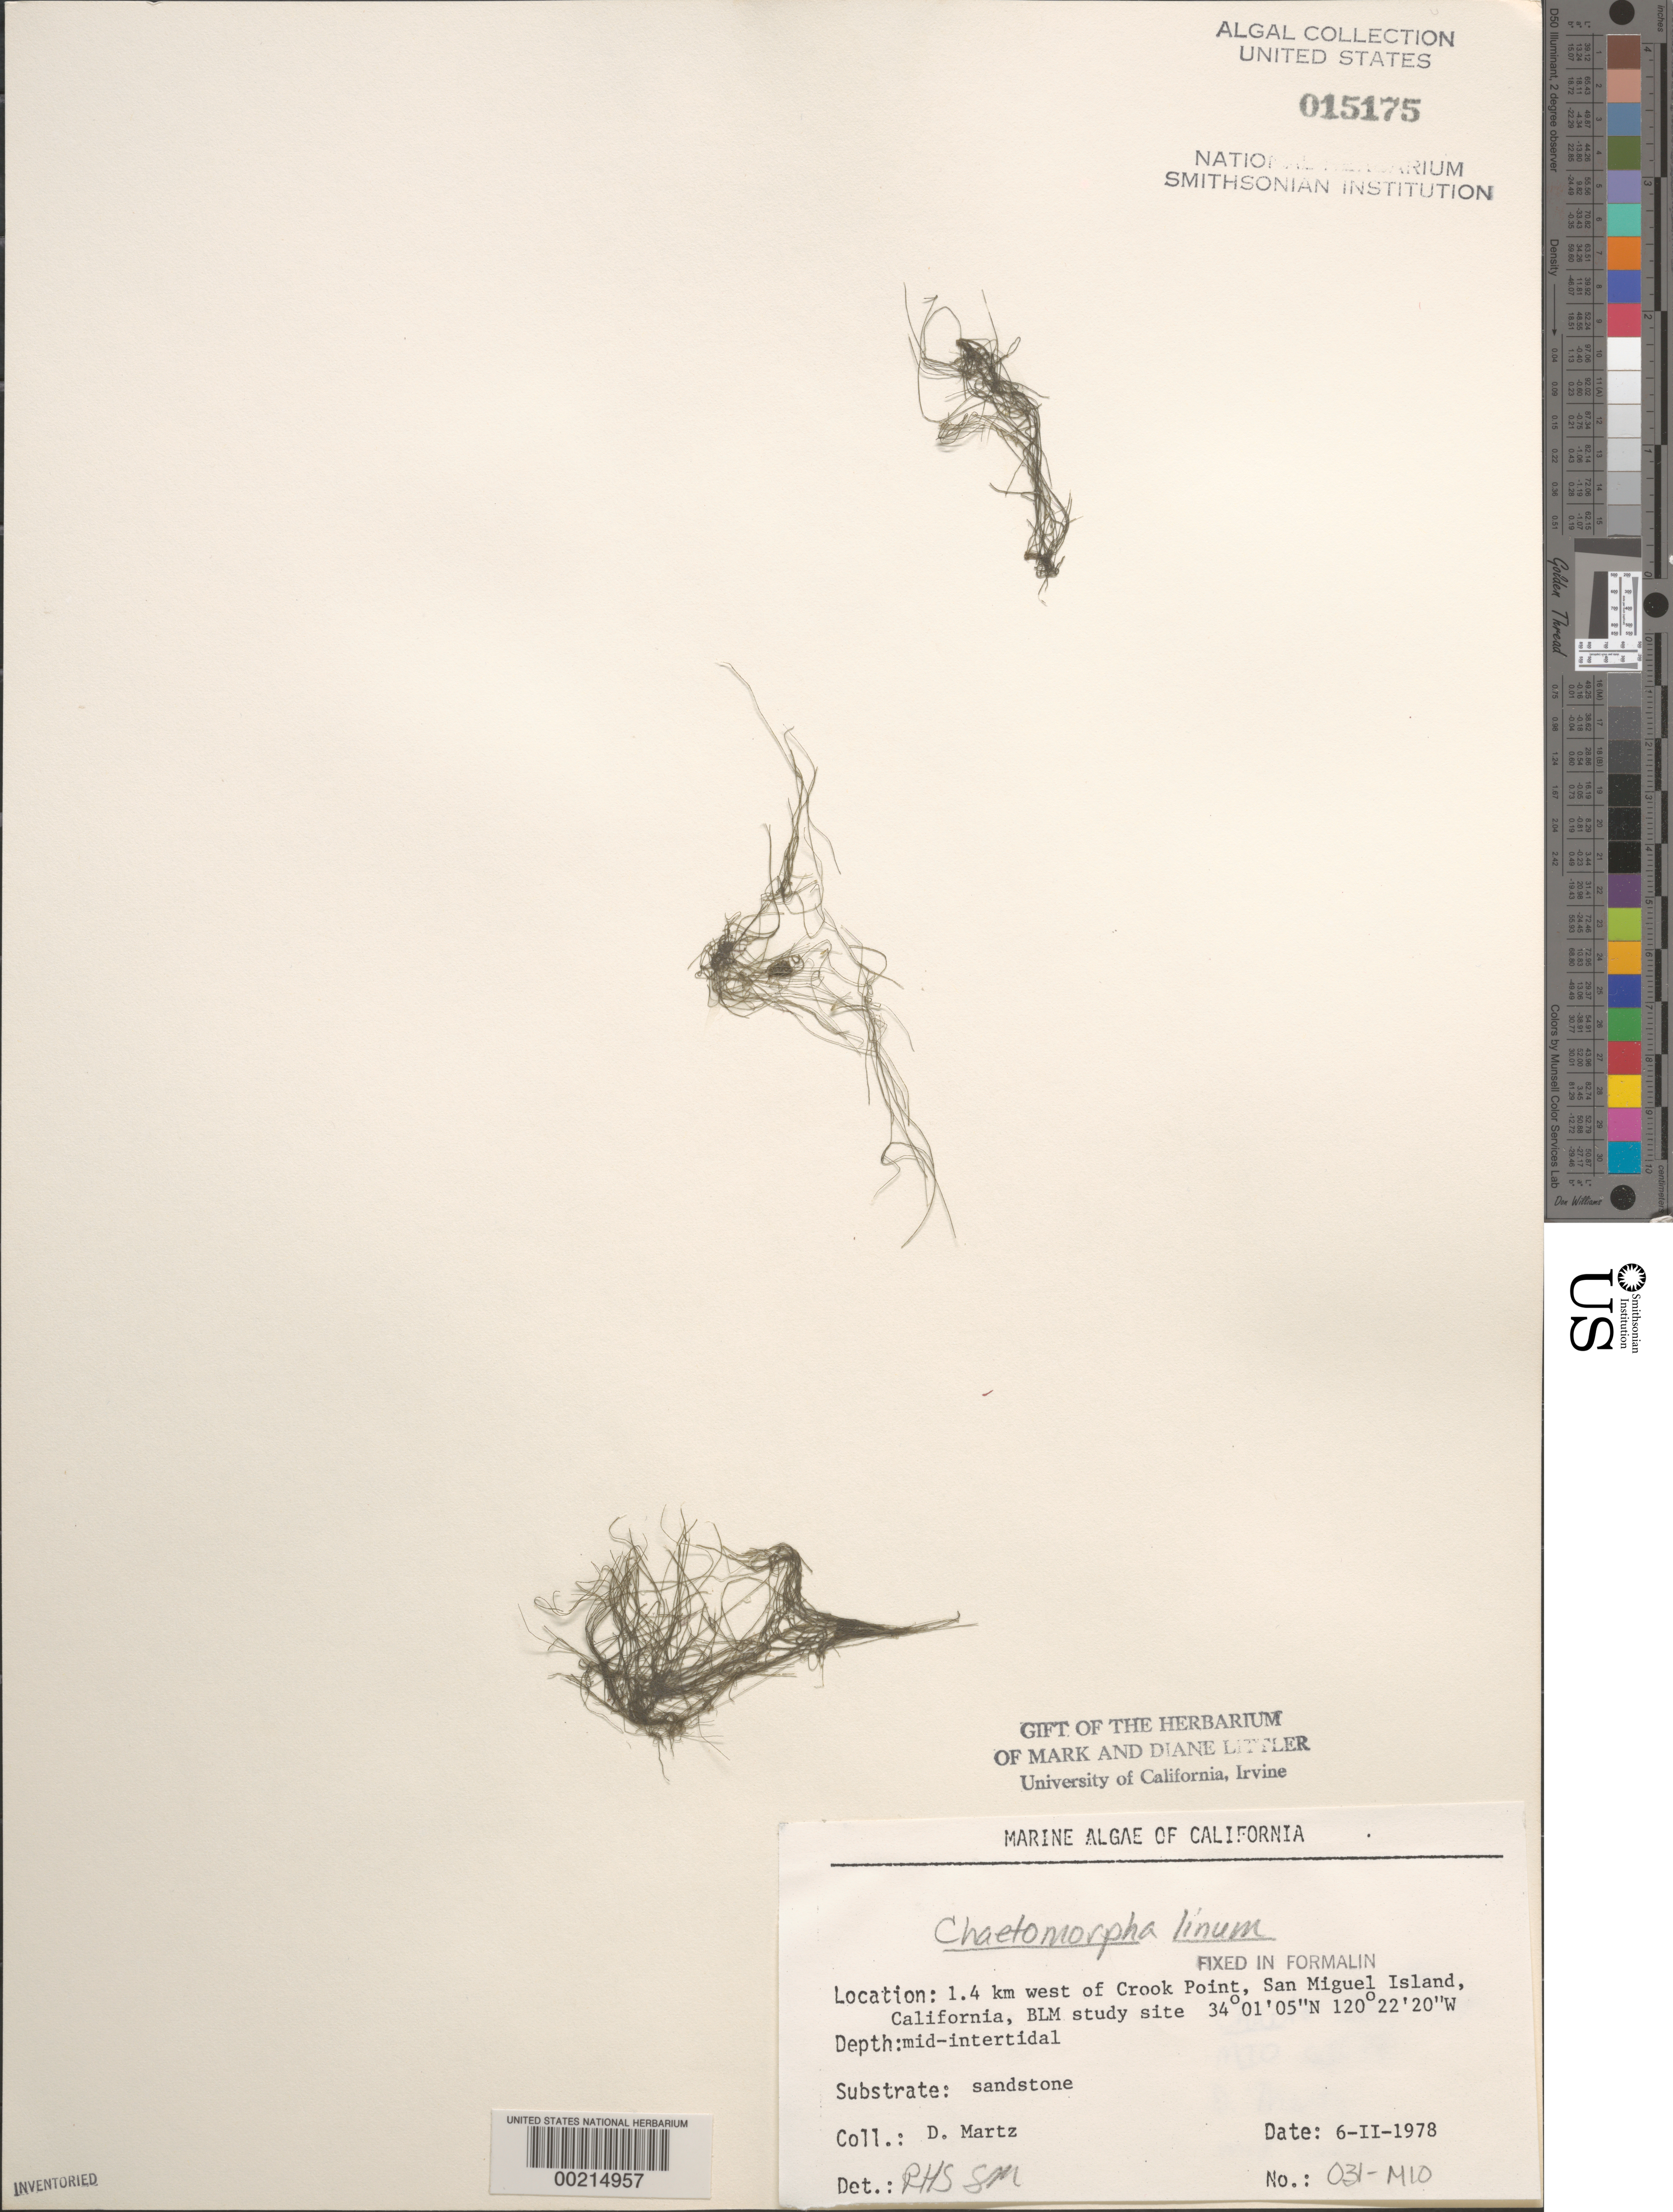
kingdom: Plantae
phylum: Chlorophyta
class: Ulvophyceae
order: Cladophorales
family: Cladophoraceae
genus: Chaetomorpha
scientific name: Chaetomorpha linum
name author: (O.F. Muell.) Kütz.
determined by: Sims, Robert H.; Murray, S. N.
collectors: D. Martz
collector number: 031-mio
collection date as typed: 06 Feb 1978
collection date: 1978-02-06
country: United States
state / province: California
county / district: Santa Barbara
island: San Miguel Island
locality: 1.4 km north of Crook Point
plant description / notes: BLM-SOCALBIGHT Rocky Intertidal Survey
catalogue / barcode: US 15175